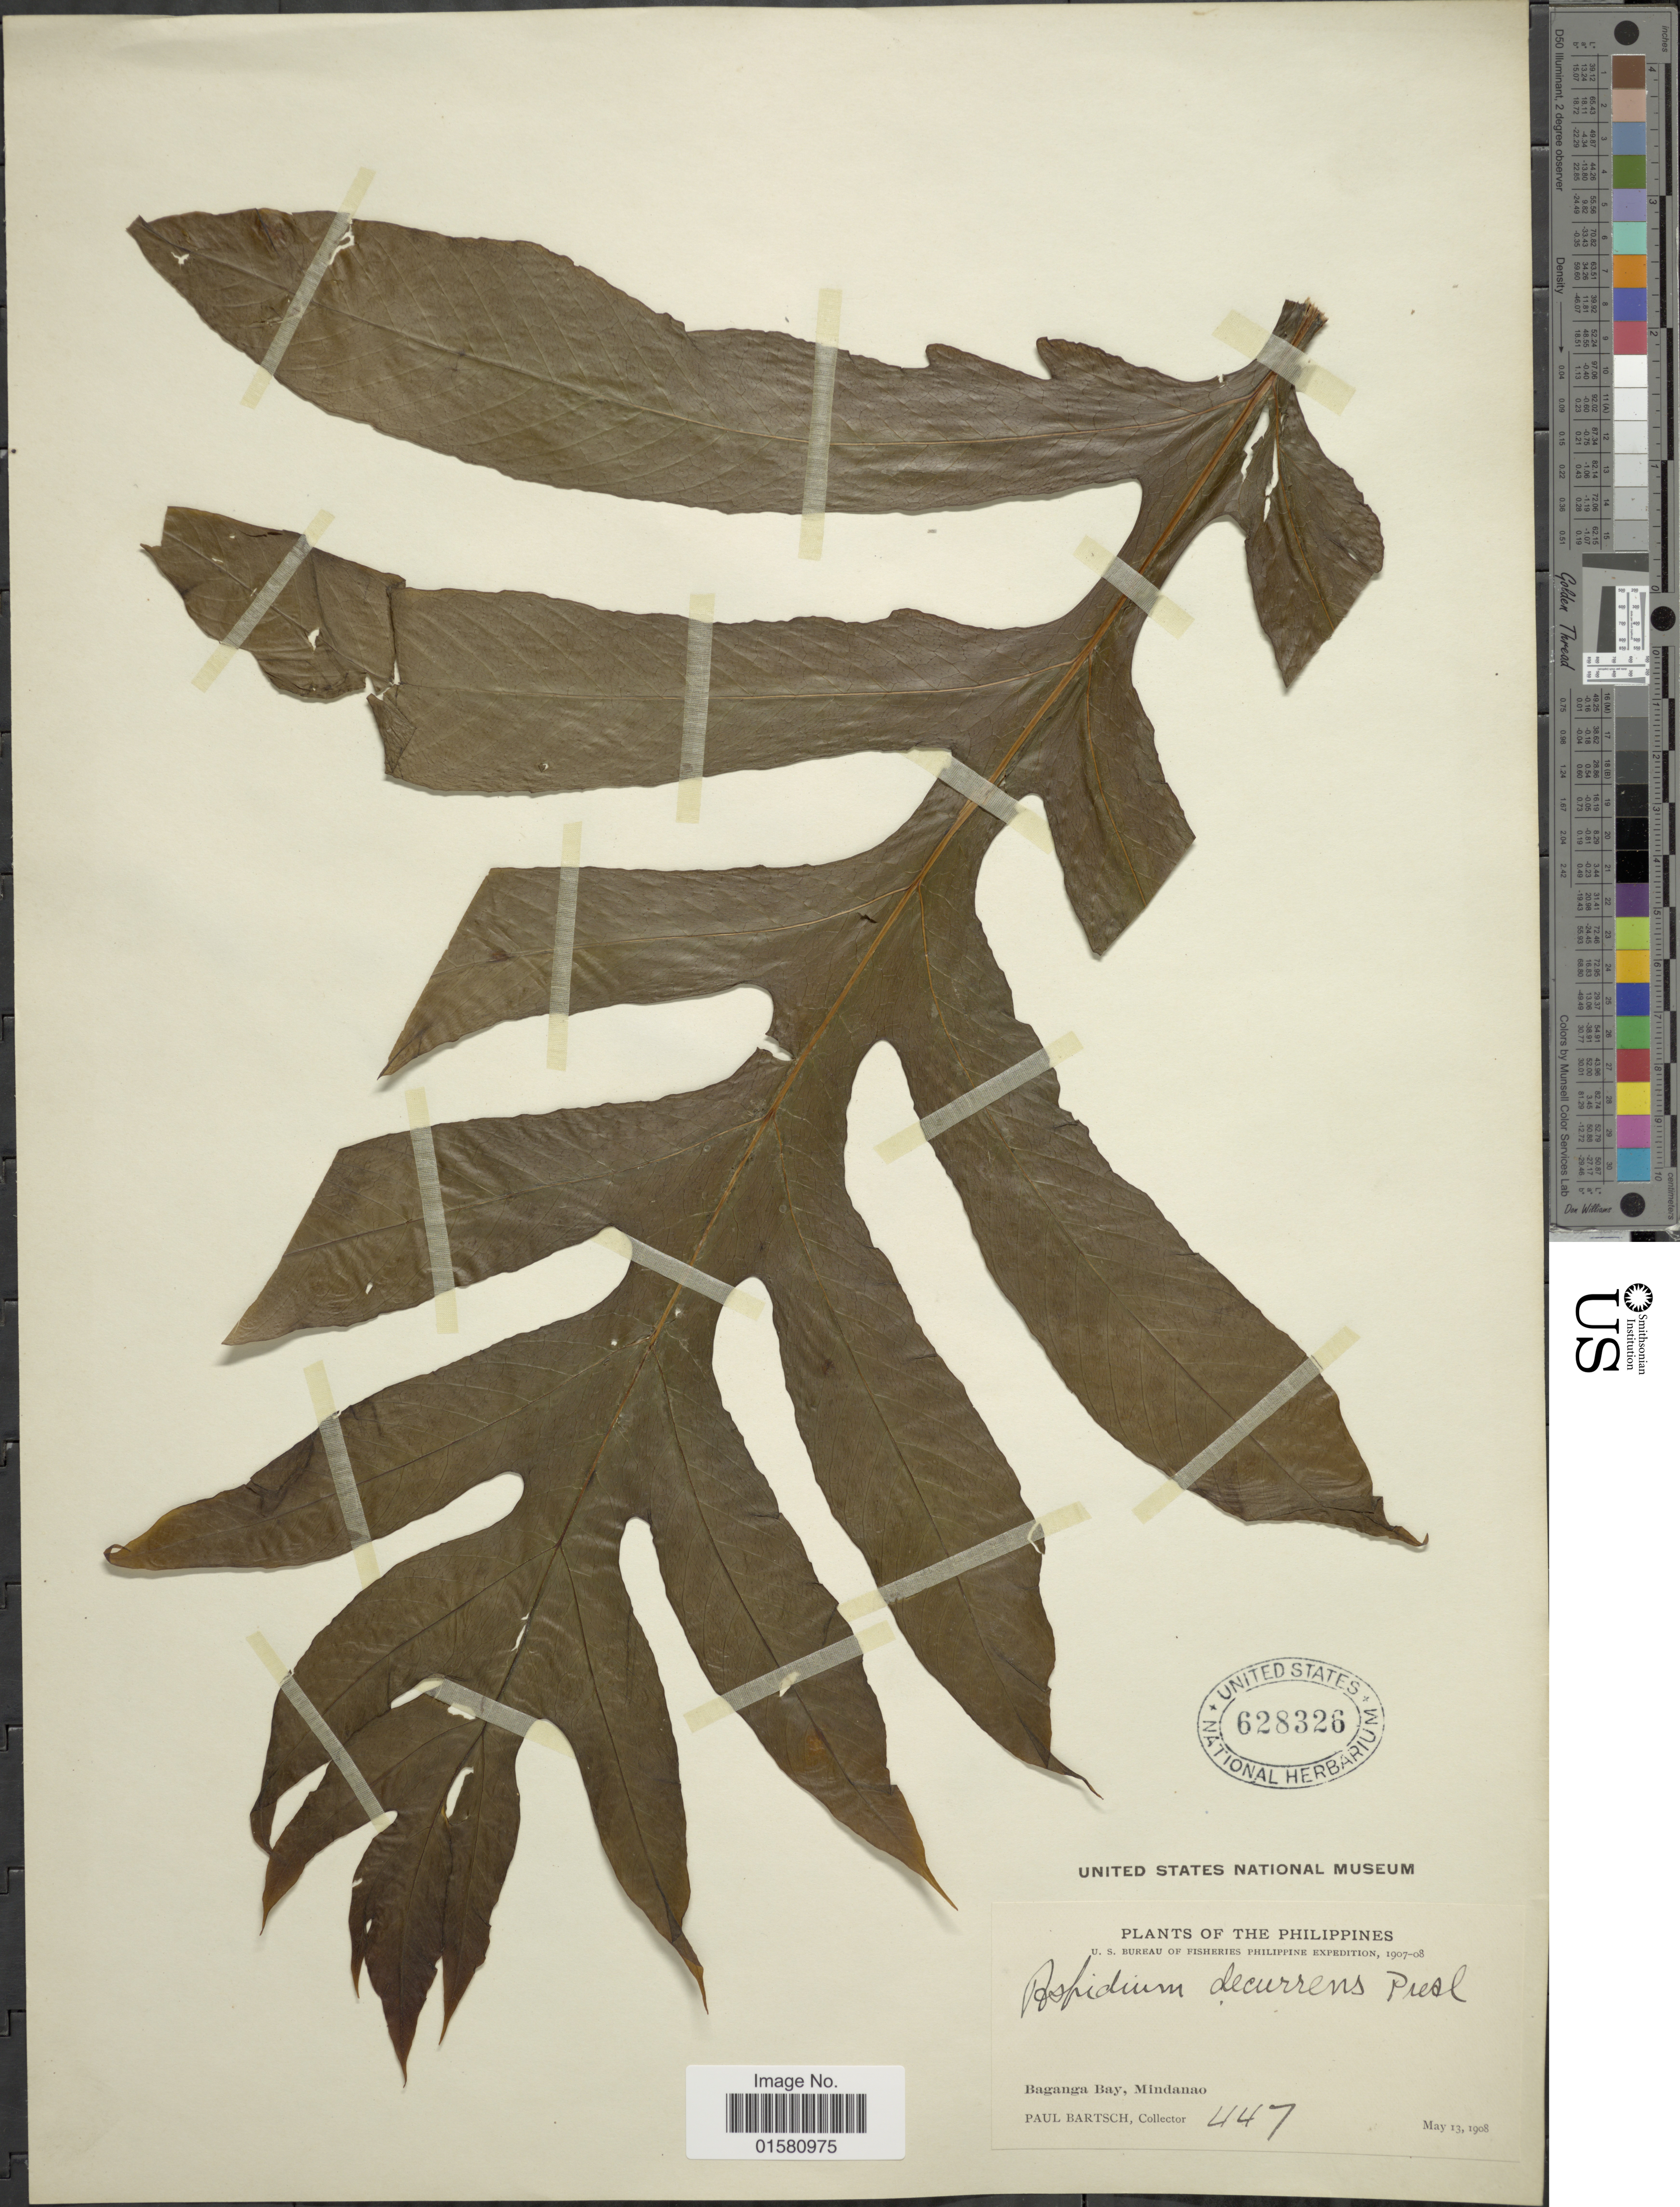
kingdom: Plantae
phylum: Tracheophyta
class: Polypodiopsida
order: Polypodiales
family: Tectariaceae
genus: Tectaria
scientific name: Tectaria decurrens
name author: (Presel.) Copel. in Elmer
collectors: P. Bartsch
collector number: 447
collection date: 1908-05-13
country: Philippines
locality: Baganga Bay, Mindanao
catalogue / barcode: US 628326